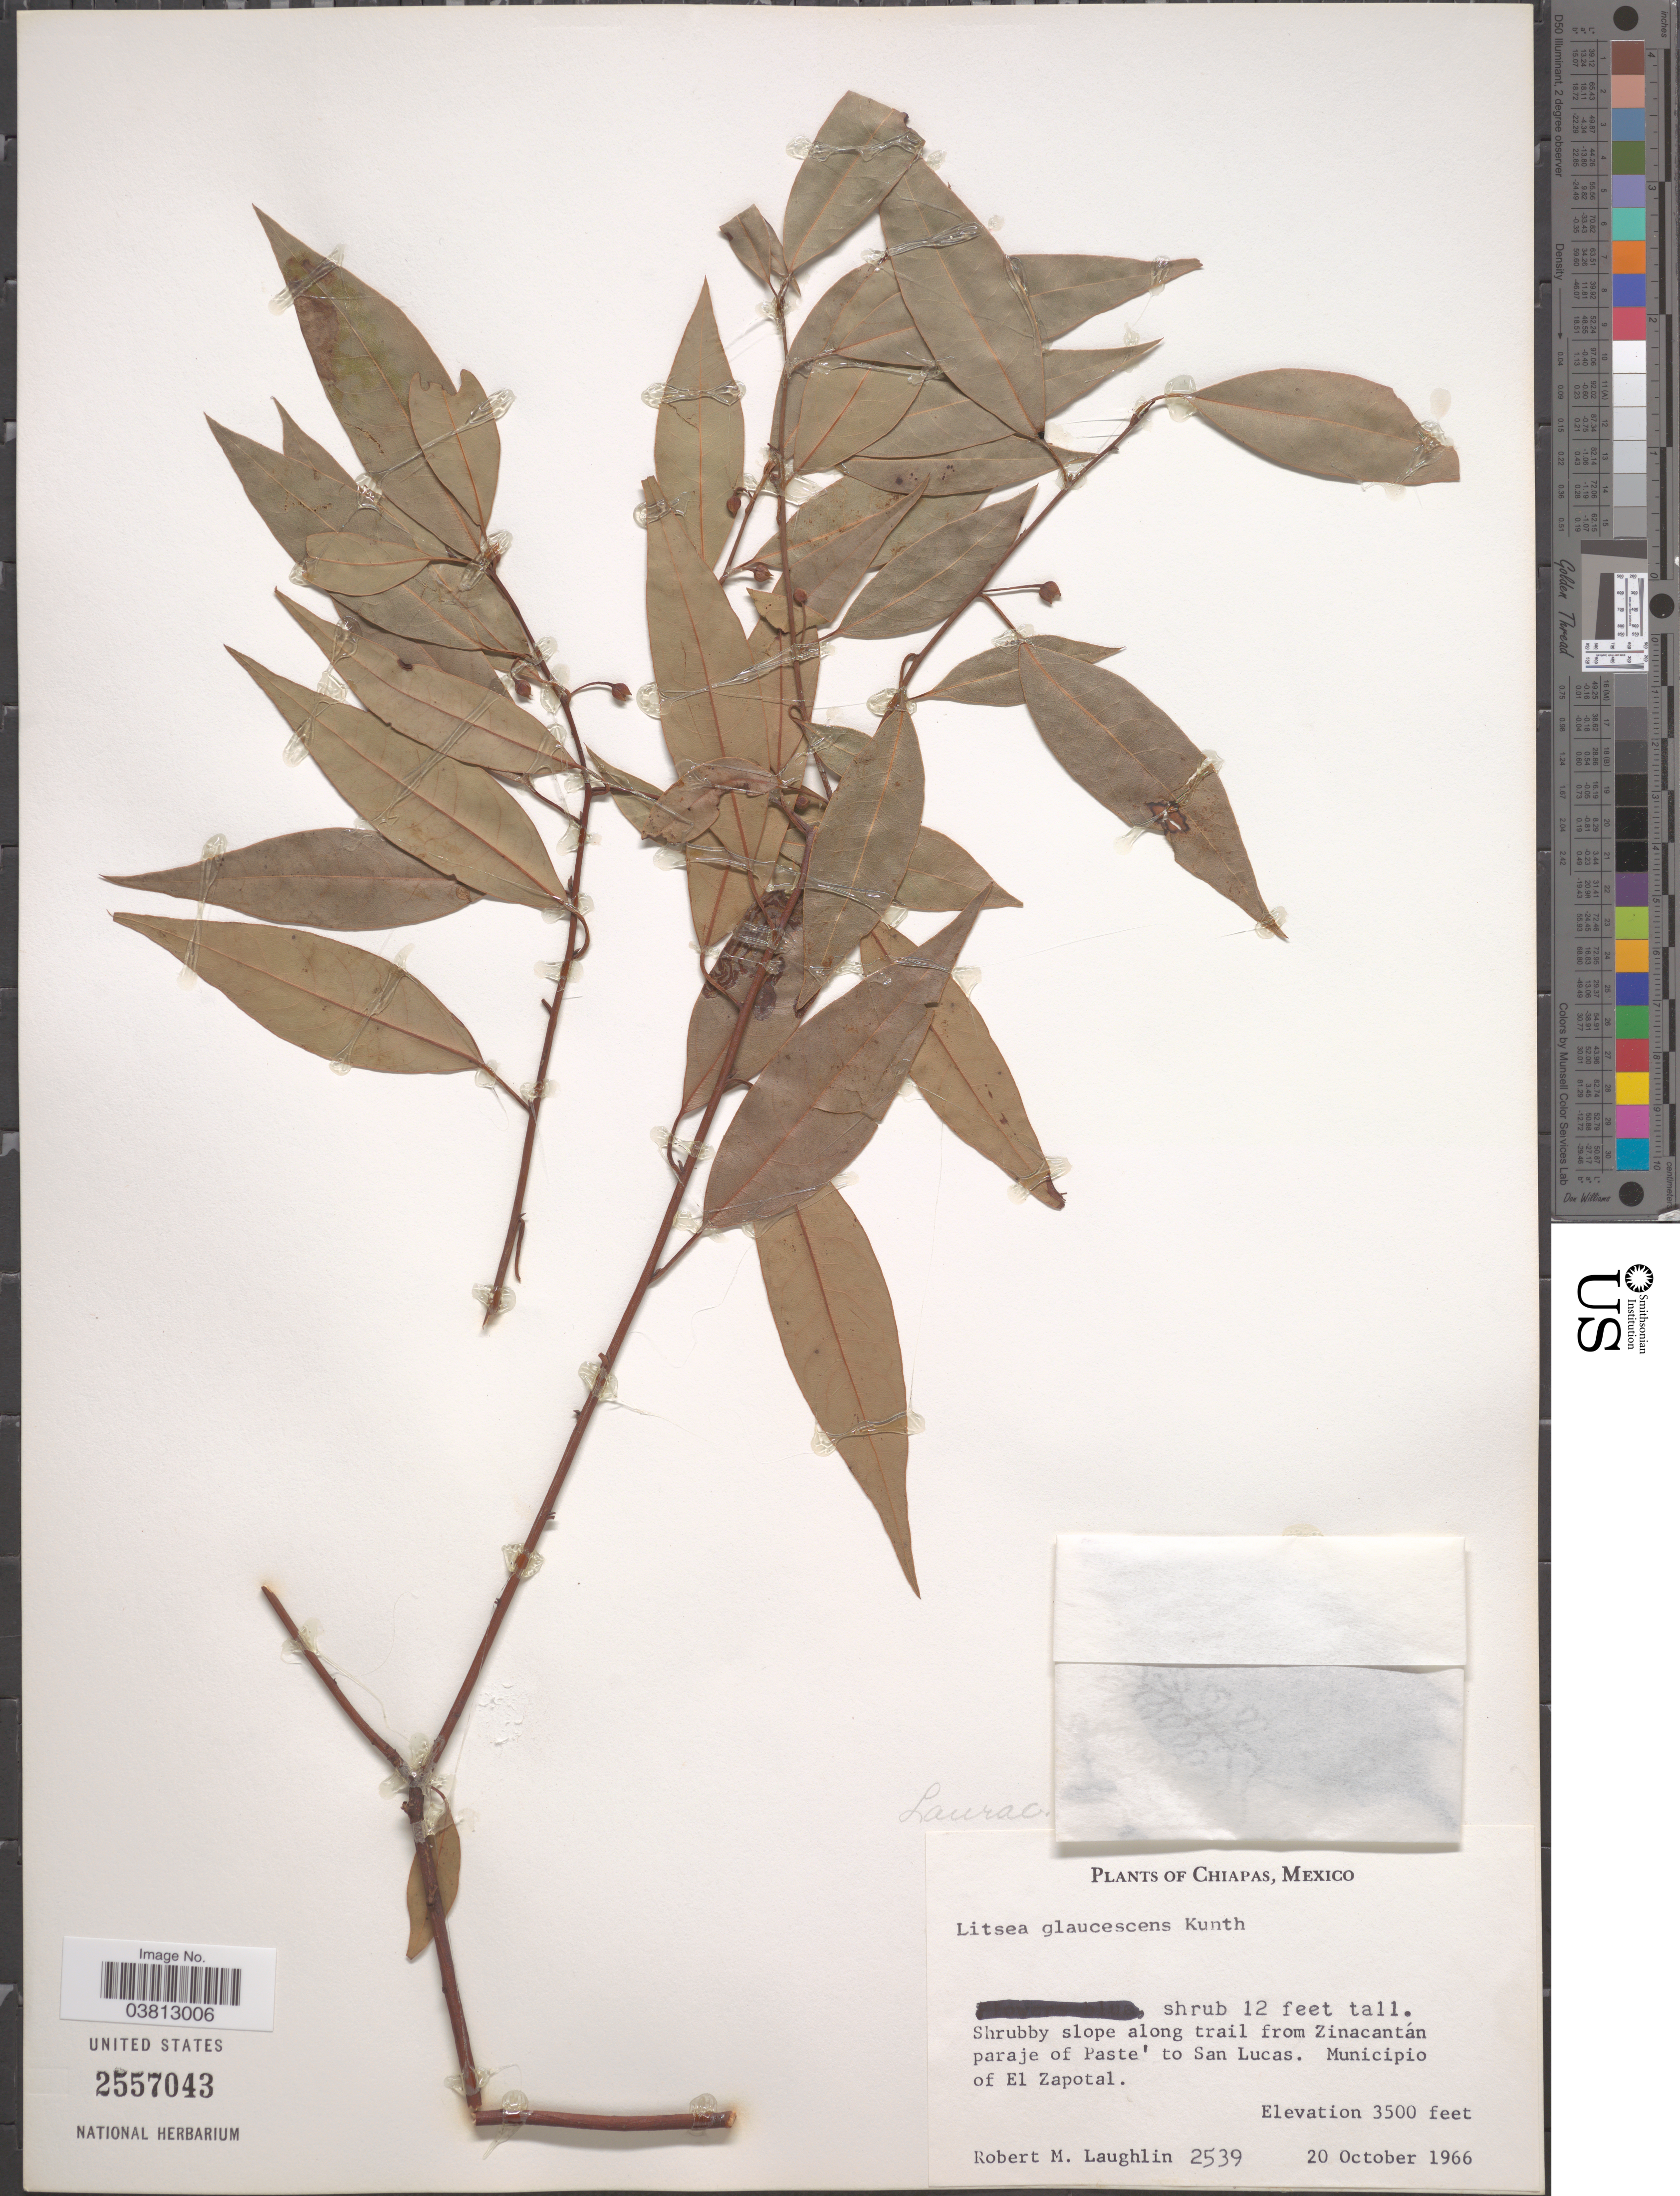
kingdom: Plantae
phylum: Tracheophyta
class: Magnoliopsida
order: Laurales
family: Lauraceae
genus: Litsea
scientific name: Litsea glaucescens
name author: Kunth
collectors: R. M. Laughlin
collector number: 2539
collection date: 1966-10-20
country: Mexico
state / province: Chiapas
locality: Shrubby slope along trail from Zinacantán paraje of Paste' to San Lucas. Municipio of El Zapotal.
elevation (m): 1067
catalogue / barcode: US 2557043